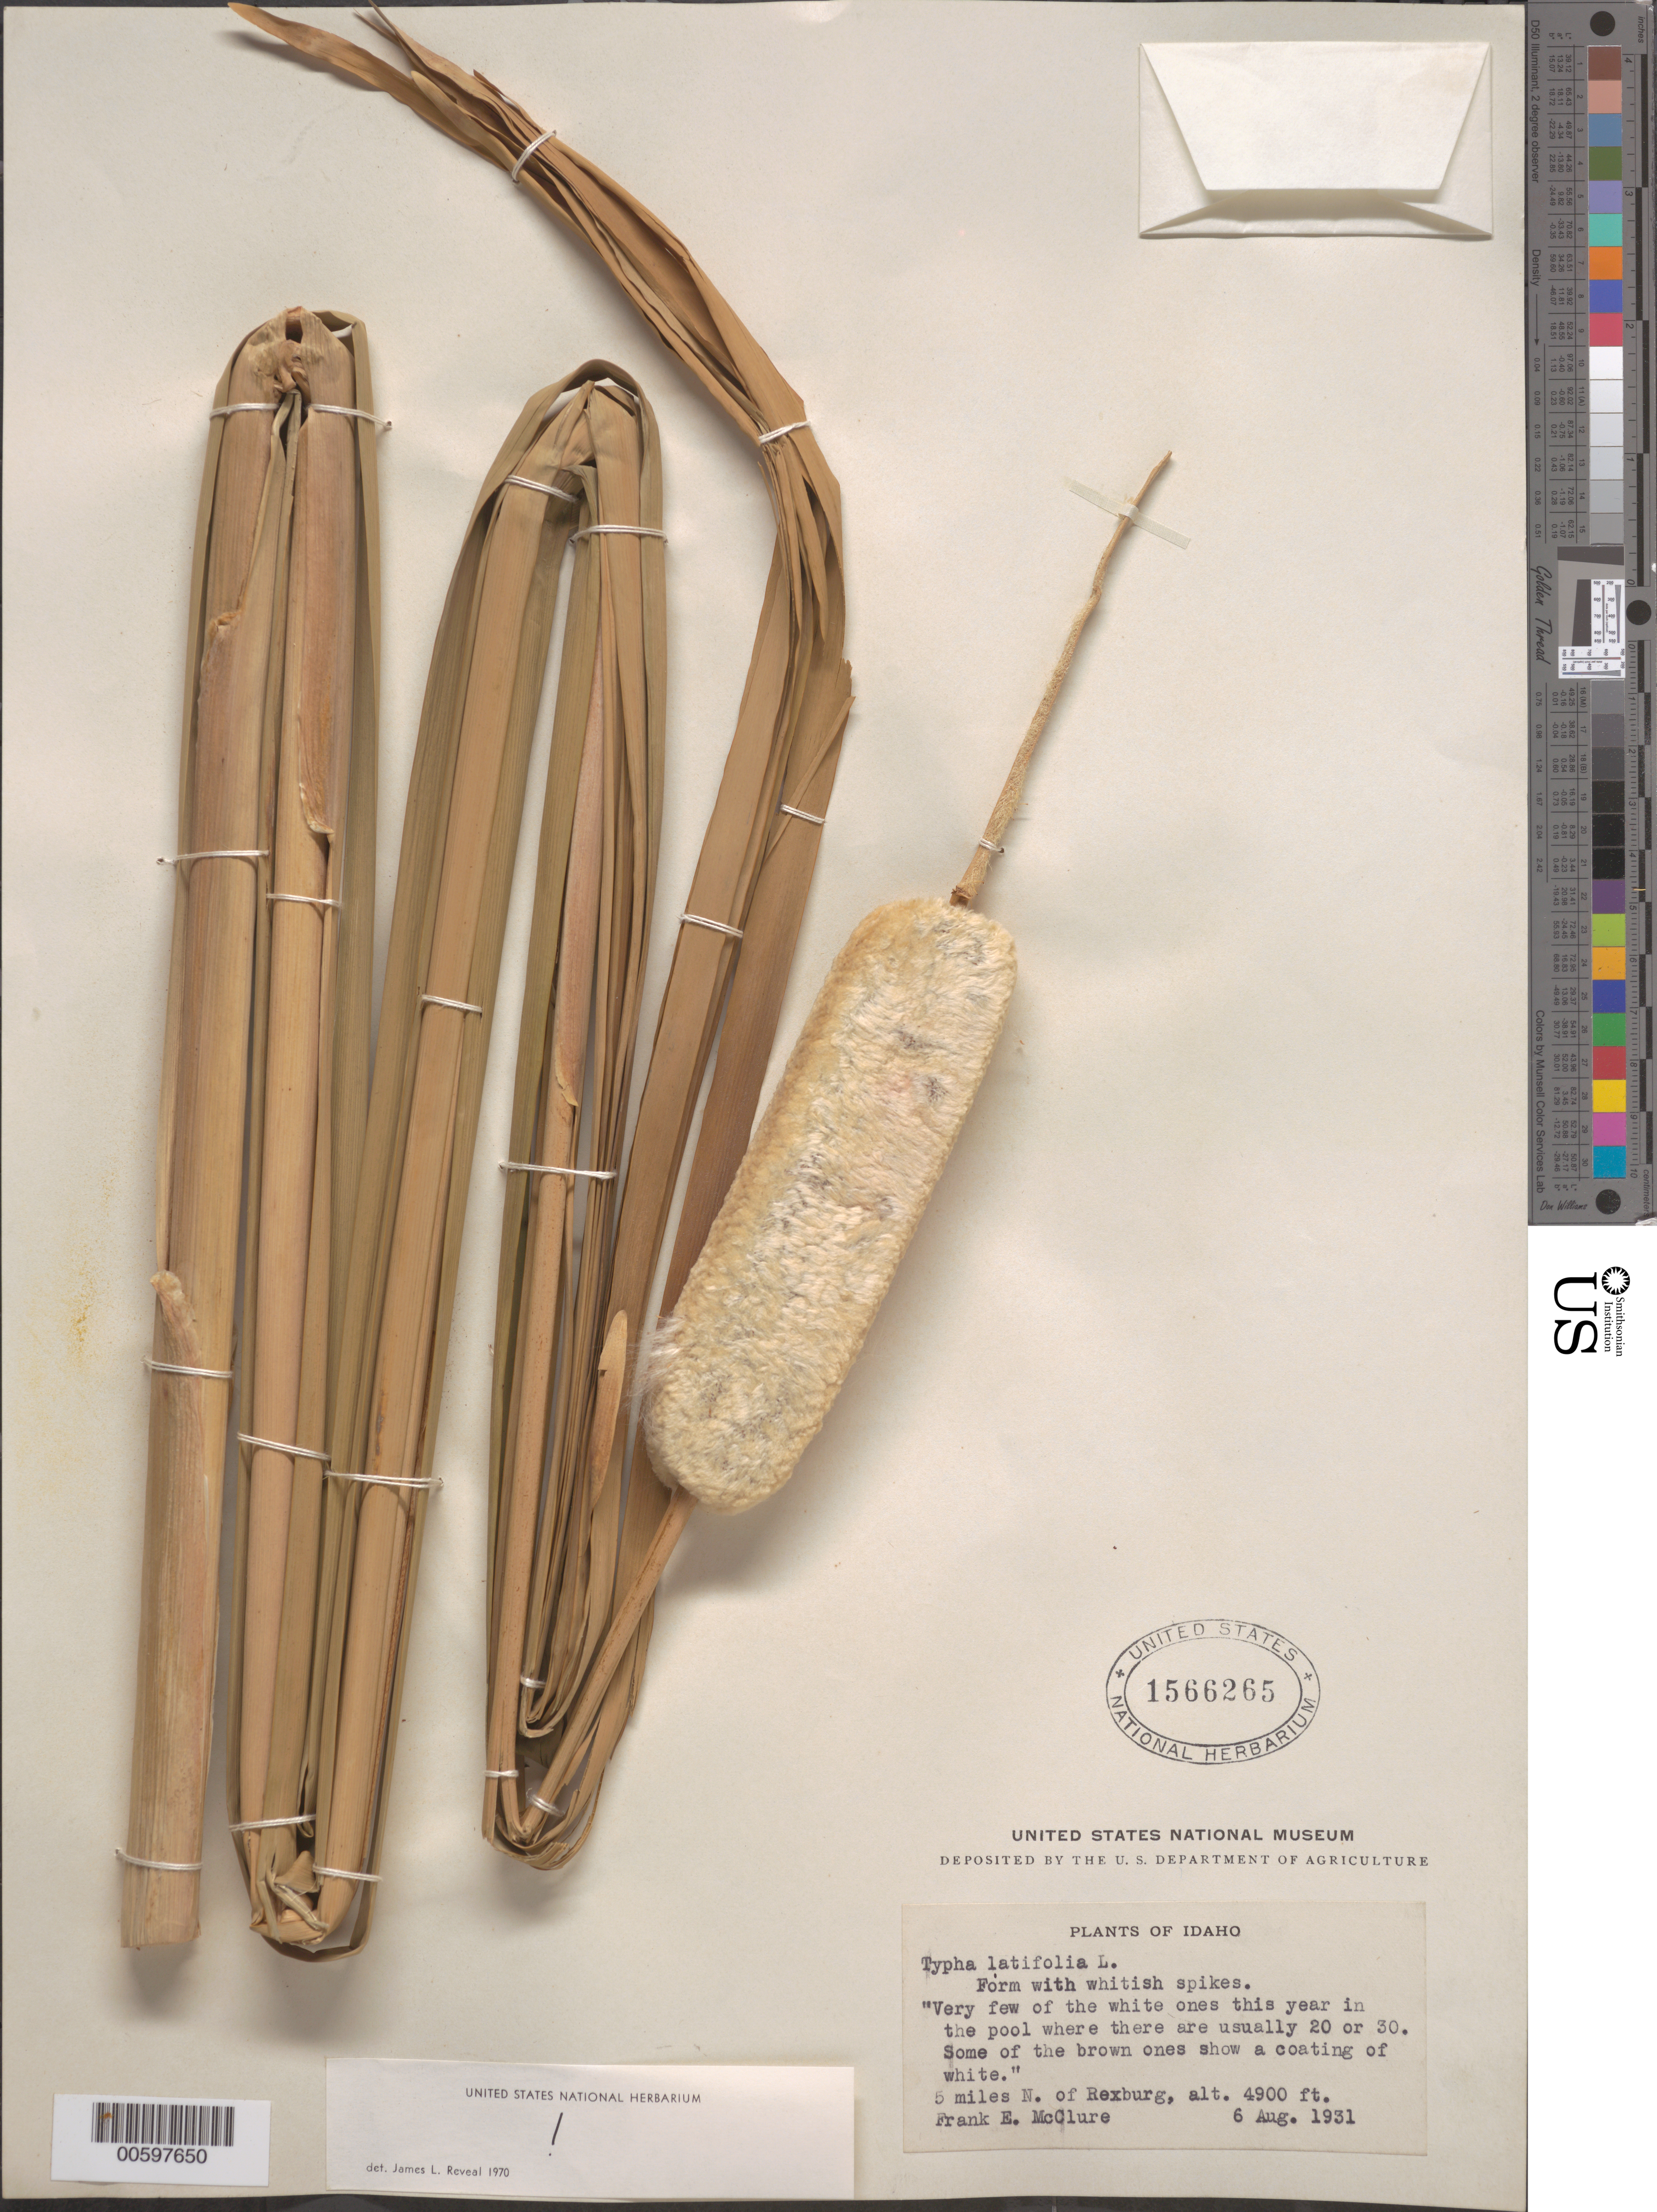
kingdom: Plantae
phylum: Tracheophyta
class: Liliopsida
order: Poales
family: Typhaceae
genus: Typha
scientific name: Typha latifolia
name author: L.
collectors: F. A. McClure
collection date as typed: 06 Aug 1931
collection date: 1931-08-06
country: United States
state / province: Idaho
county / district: Madison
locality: N of Rexburg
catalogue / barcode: US 1566265